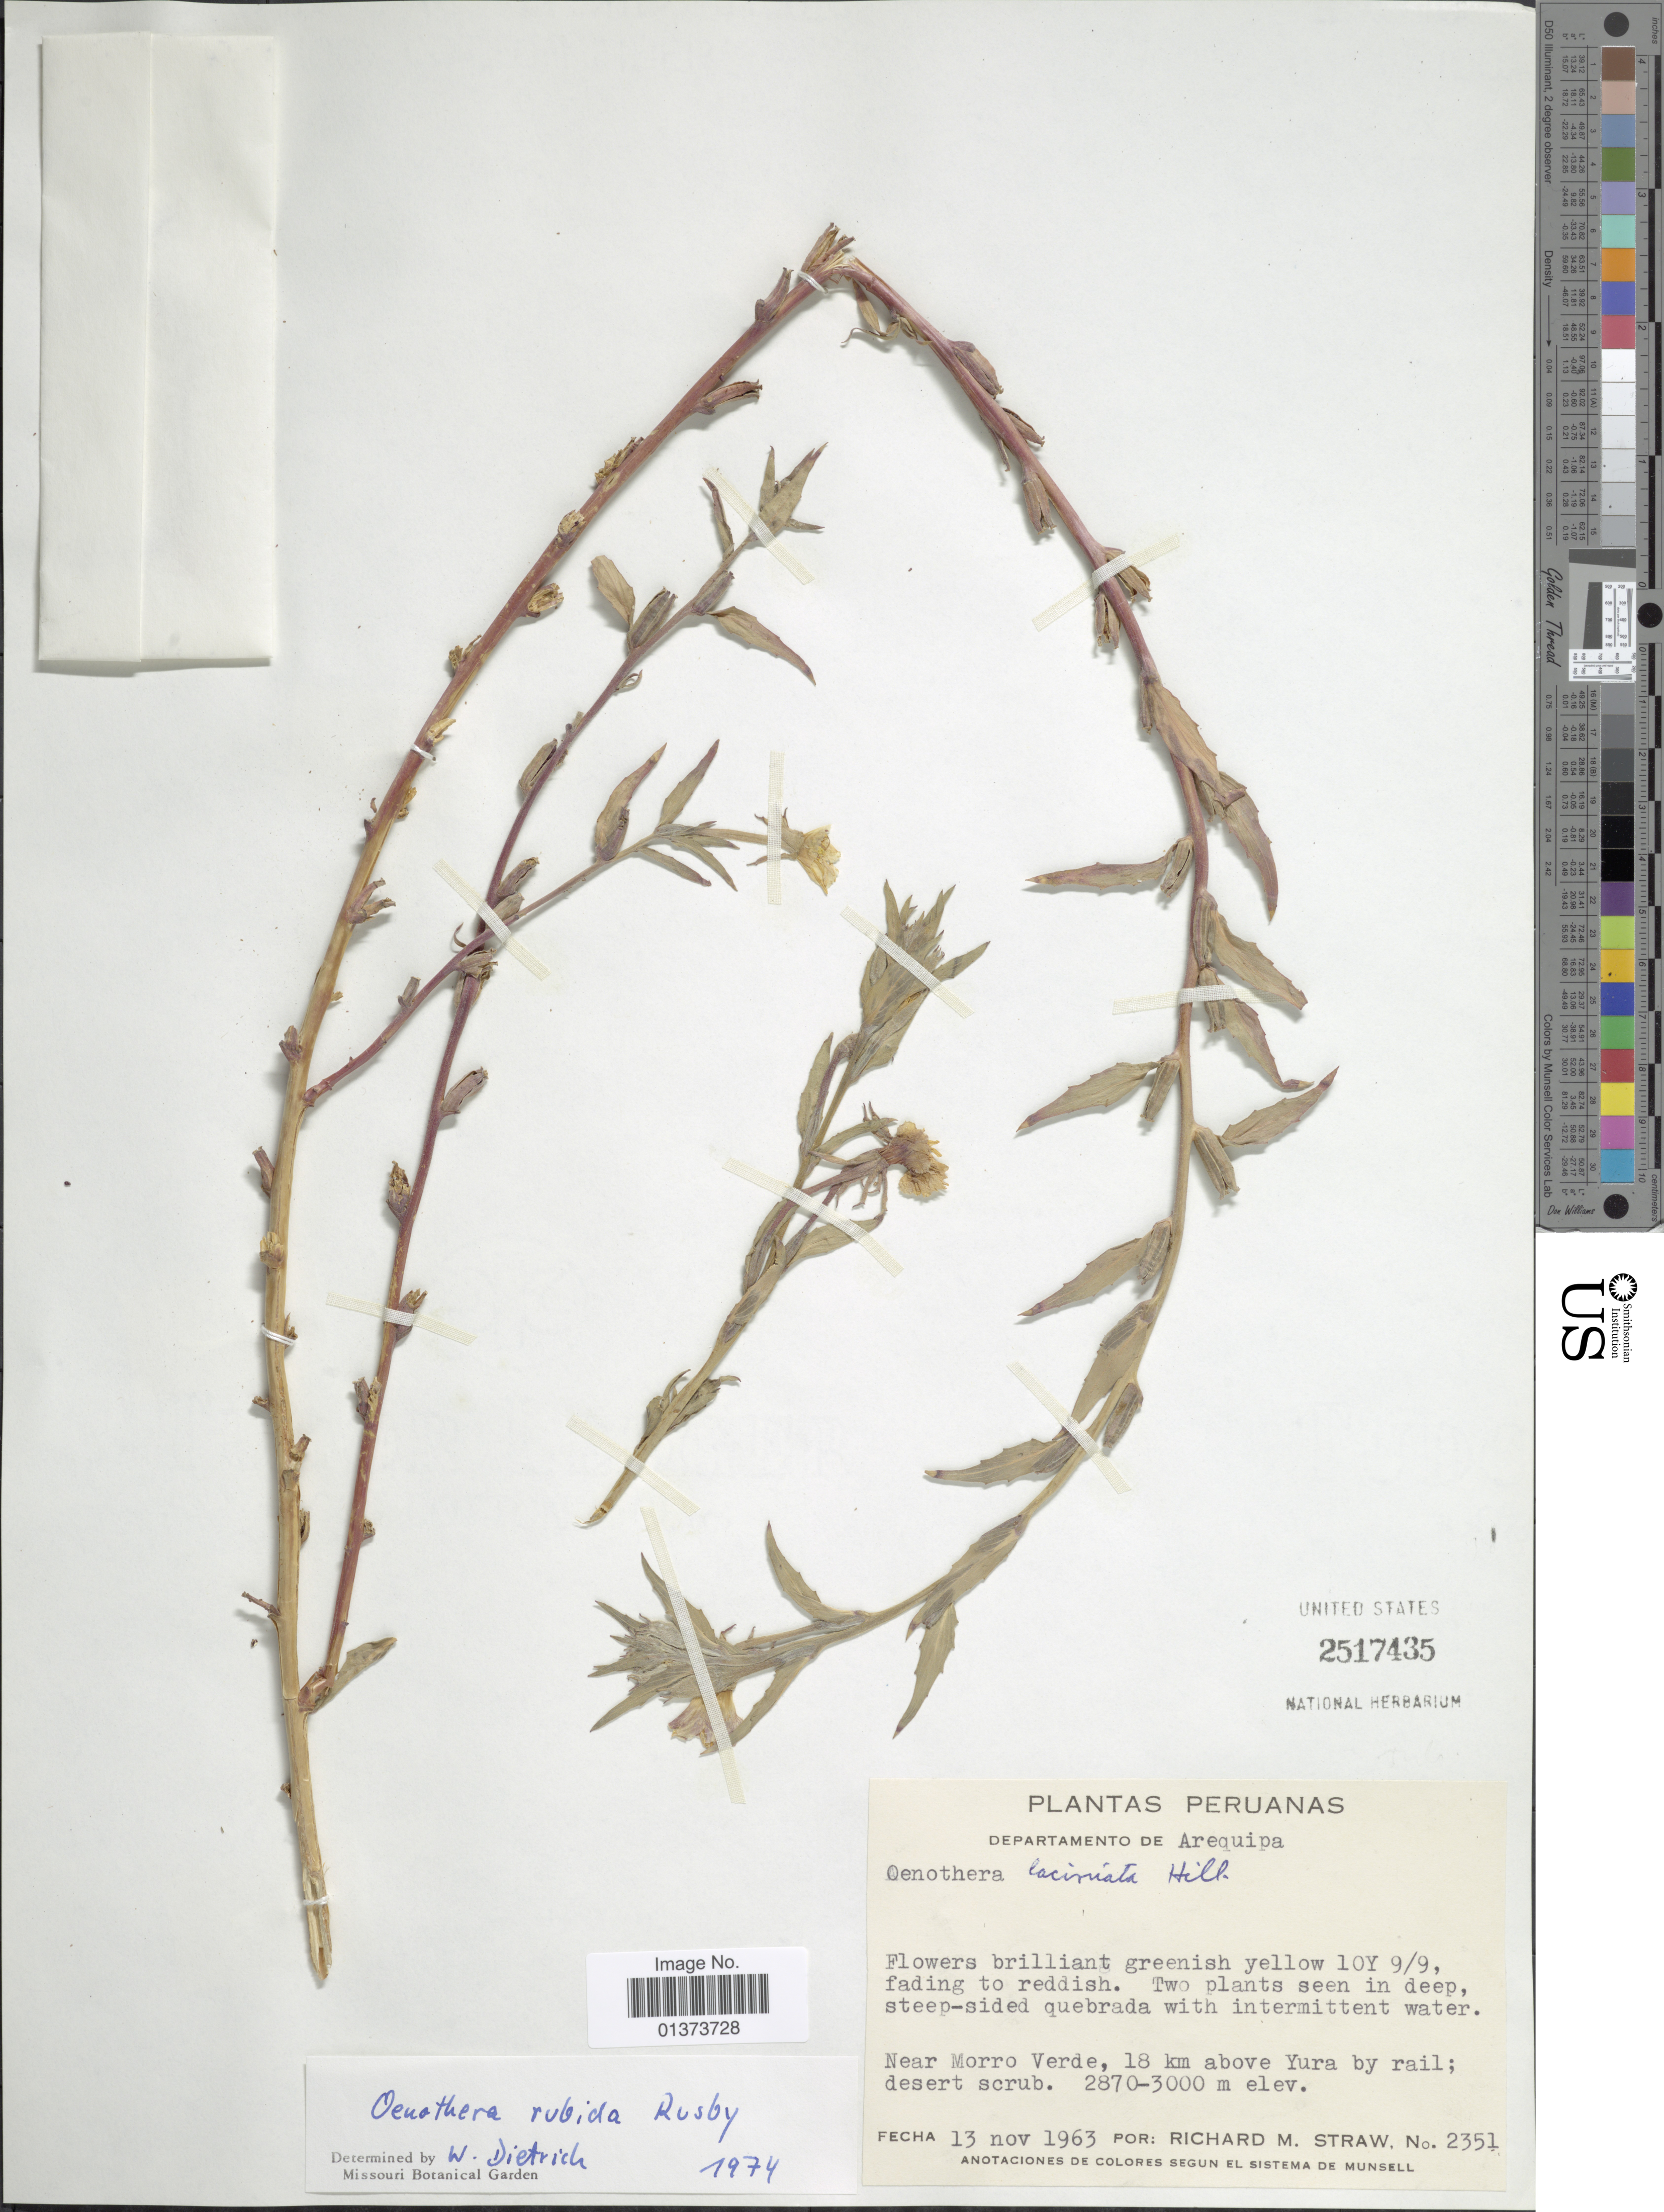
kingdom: Plantae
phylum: Tracheophyta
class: Magnoliopsida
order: Myrtales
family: Onagraceae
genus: Oenothera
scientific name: Oenothera sandiana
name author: Hassk.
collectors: R. M. Straw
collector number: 2351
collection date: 1963-11-13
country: Peru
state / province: Arequipa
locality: Near Morro Verde, 18 km above Yura by rail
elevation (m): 2870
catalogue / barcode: US 2517435